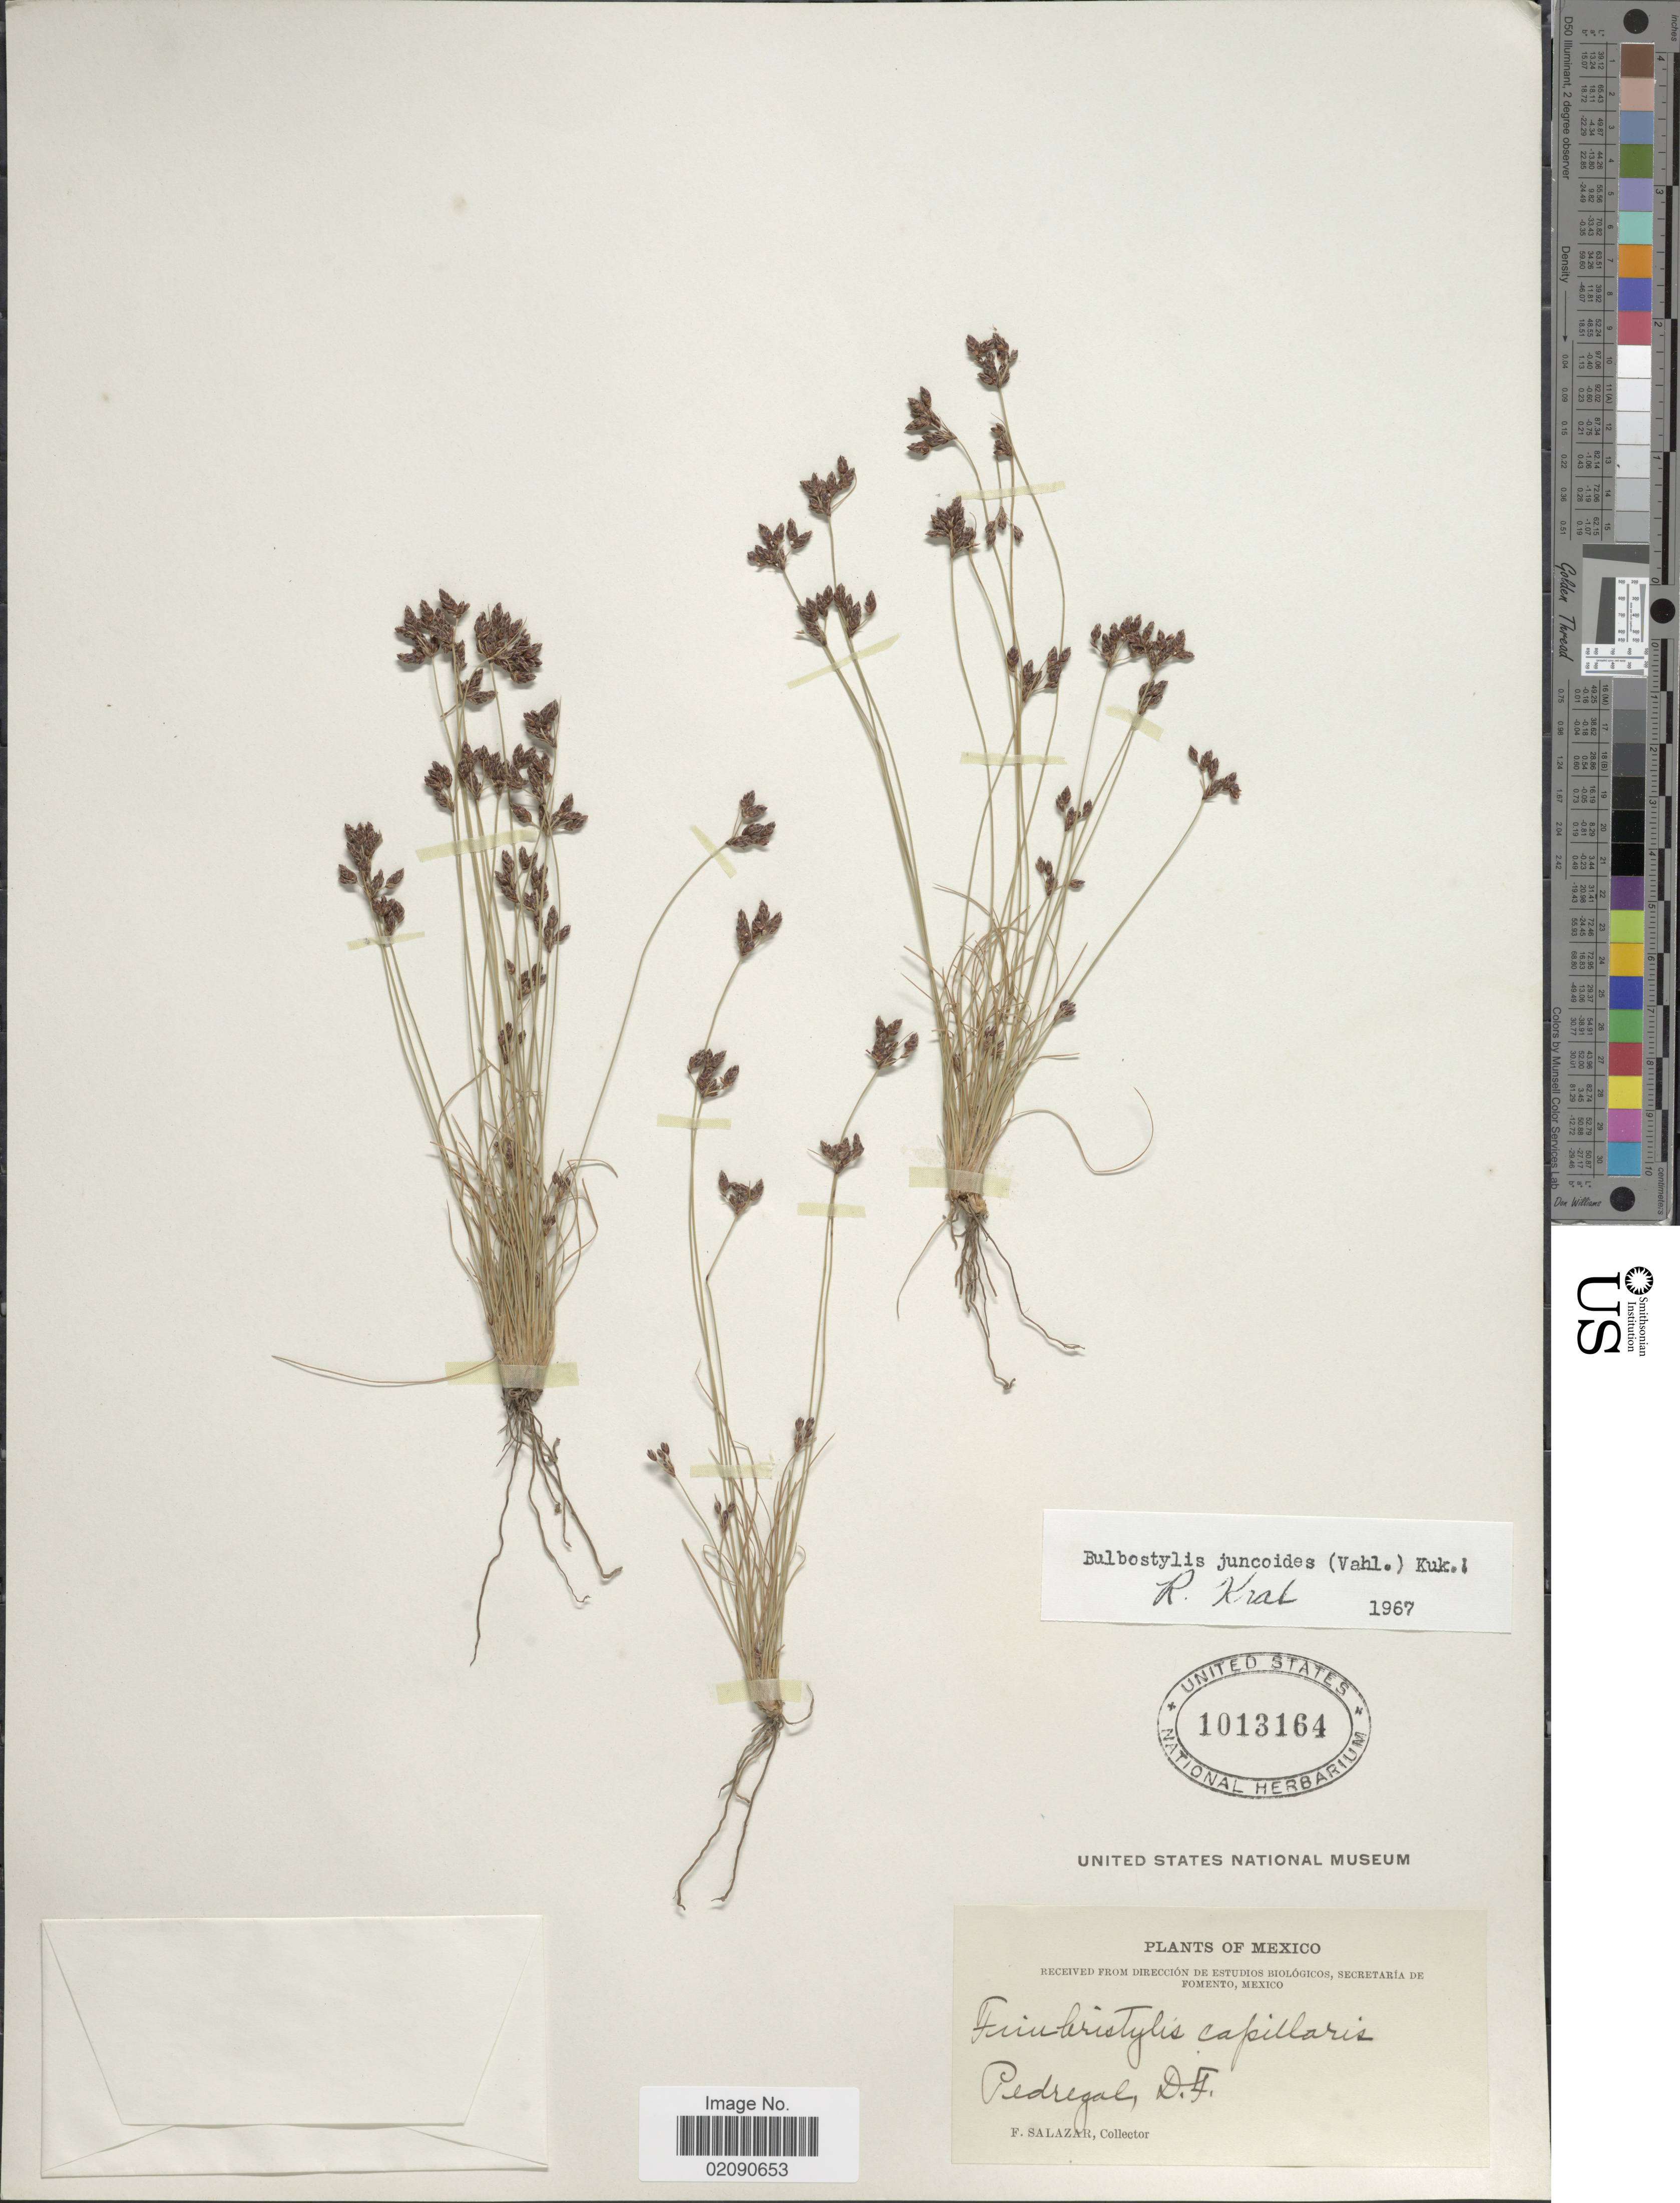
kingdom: Plantae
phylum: Tracheophyta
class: Liliopsida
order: Poales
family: Cyperaceae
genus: Bulbostylis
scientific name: Bulbostylis juncoides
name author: (Vahl) Kük. ex Herter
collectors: F. Salazar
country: Mexico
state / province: Distrito Federal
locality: Pedregal, D.F.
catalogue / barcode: US 1013164